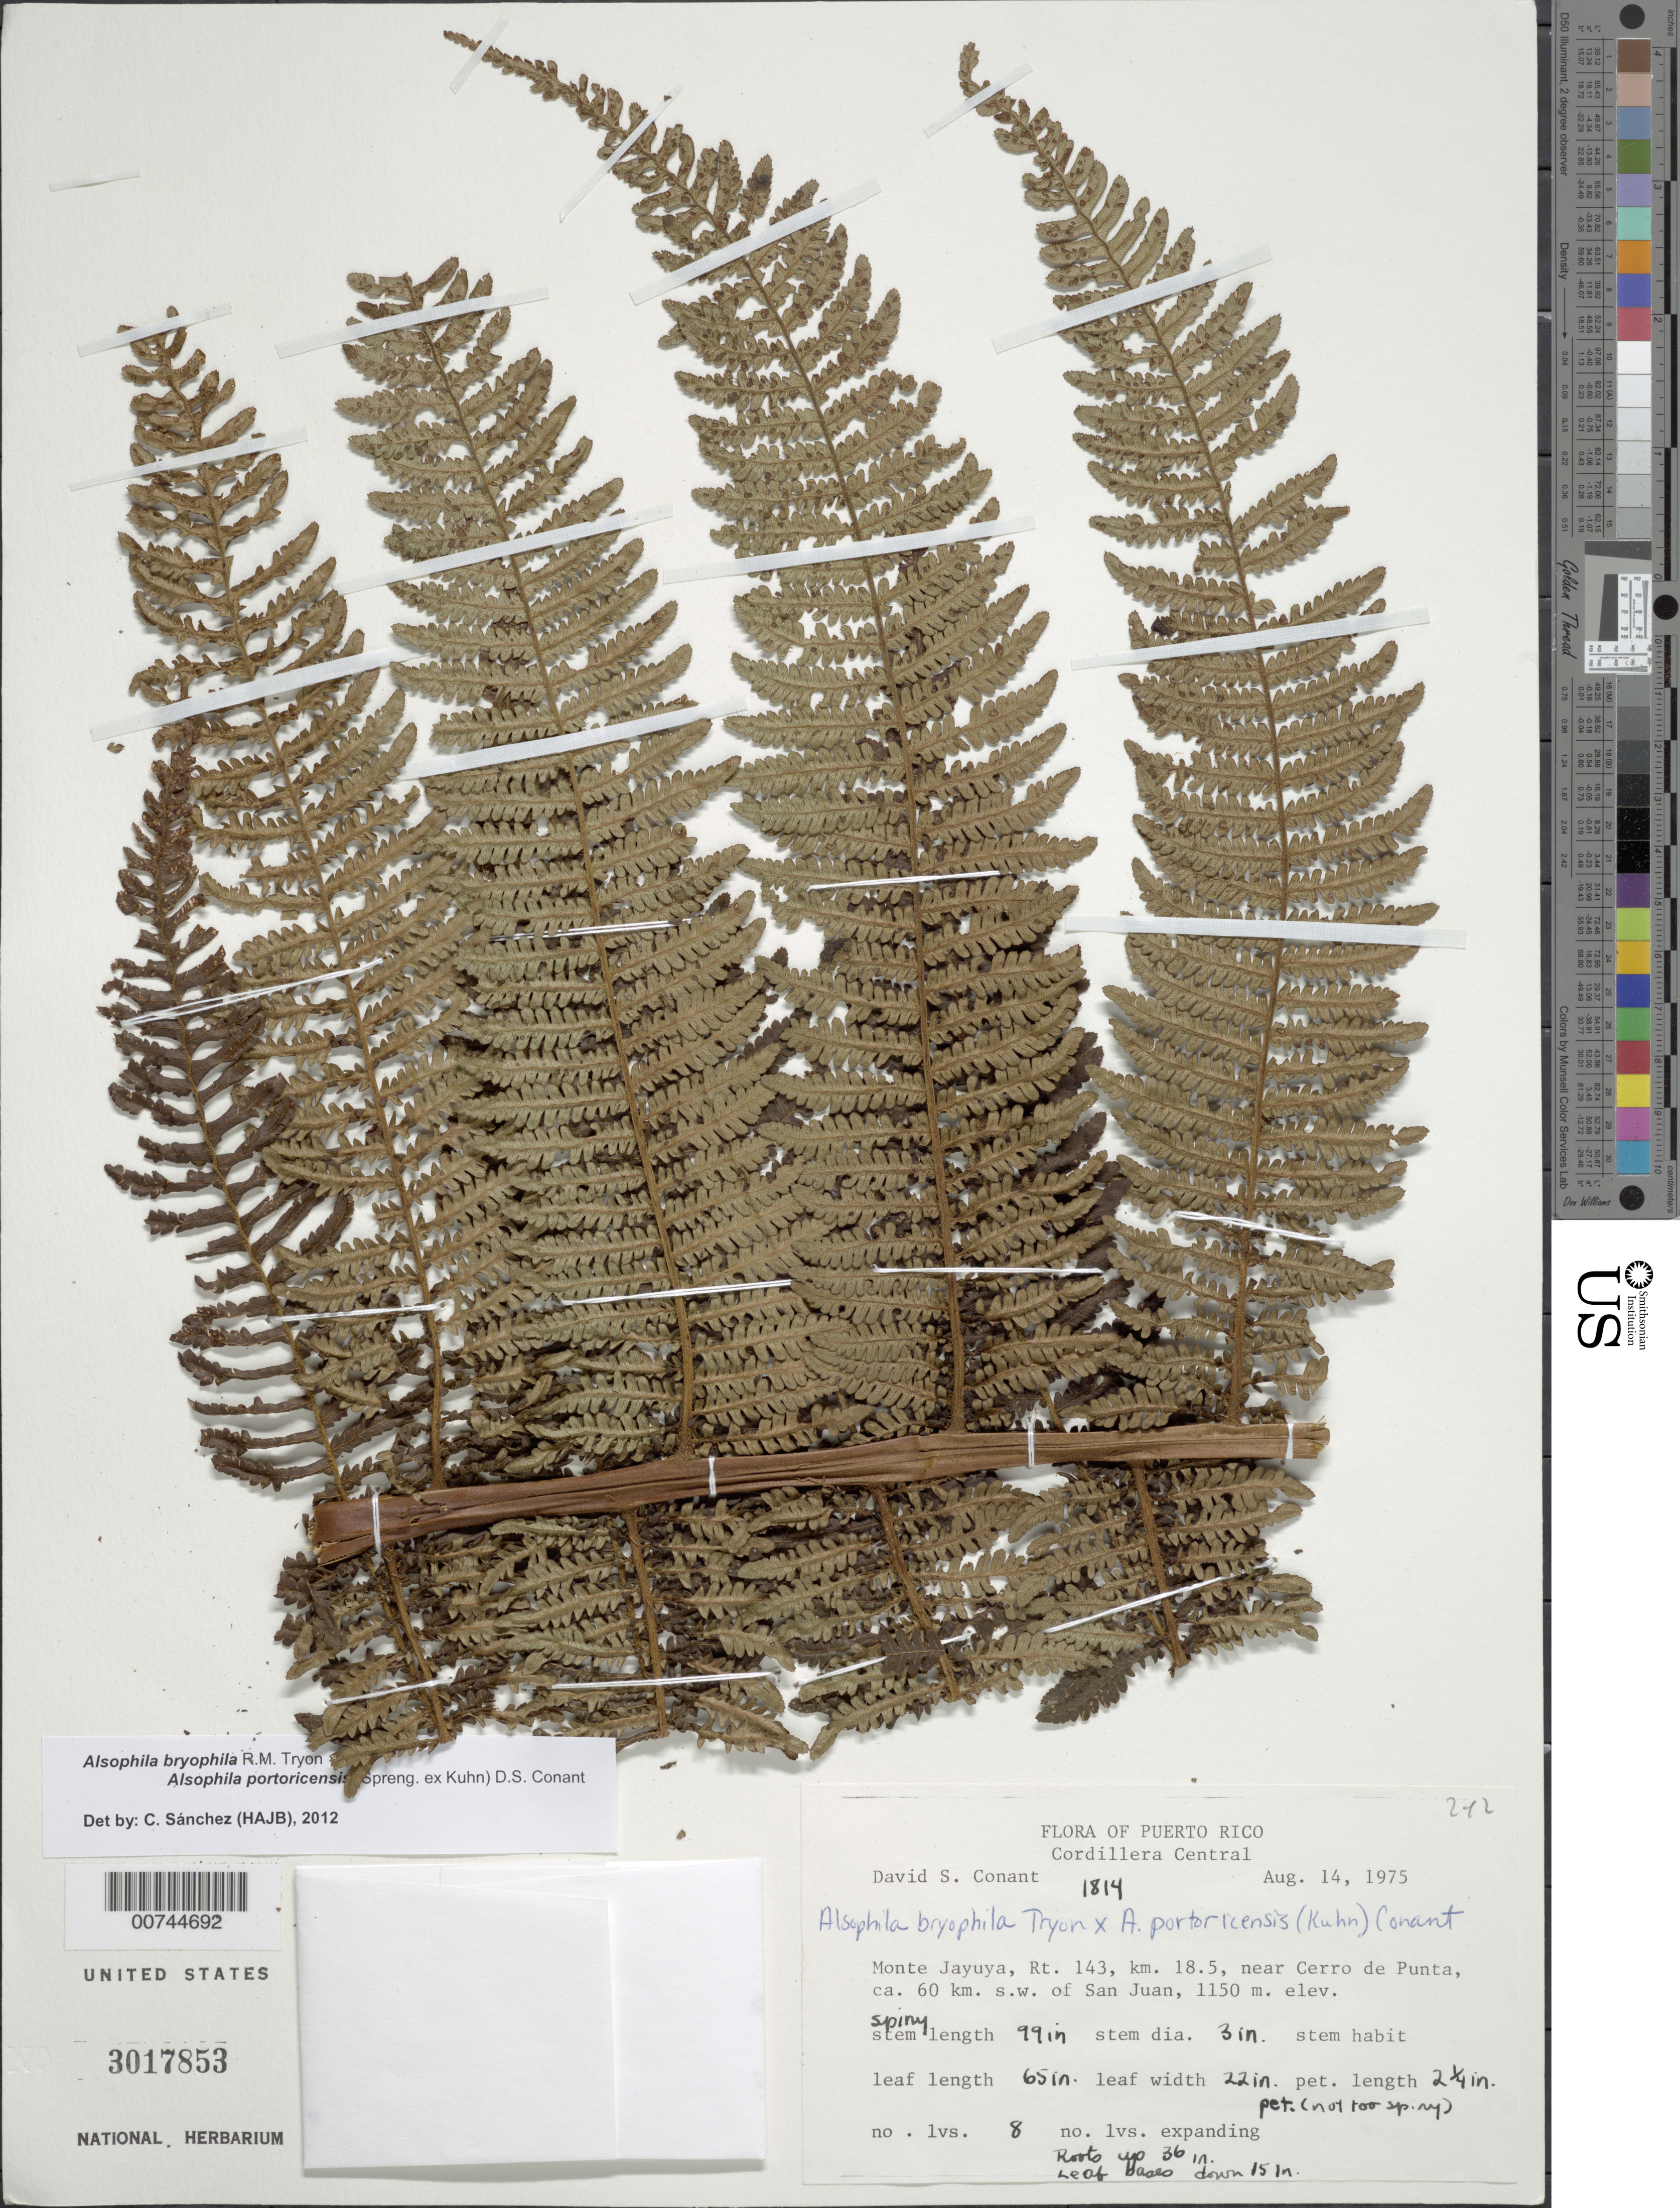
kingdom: Plantae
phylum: Tracheophyta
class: Polypodiopsida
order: Cyatheales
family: Cyatheaceae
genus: Alsophila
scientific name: Alsophila bryophila x A. portoricensis (Spreng. ex Kuhn) D.S. Conant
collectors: D. S. Conant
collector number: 1814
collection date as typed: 14 Aug 1975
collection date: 1975-08-14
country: Puerto Rico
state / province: Jayuya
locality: Cordillera Central: Monte Jayuya, Rt. 143, km 18.5, near Cerro de punta, ca. 60 km SW of San Juan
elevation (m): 1150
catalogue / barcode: US 3017853